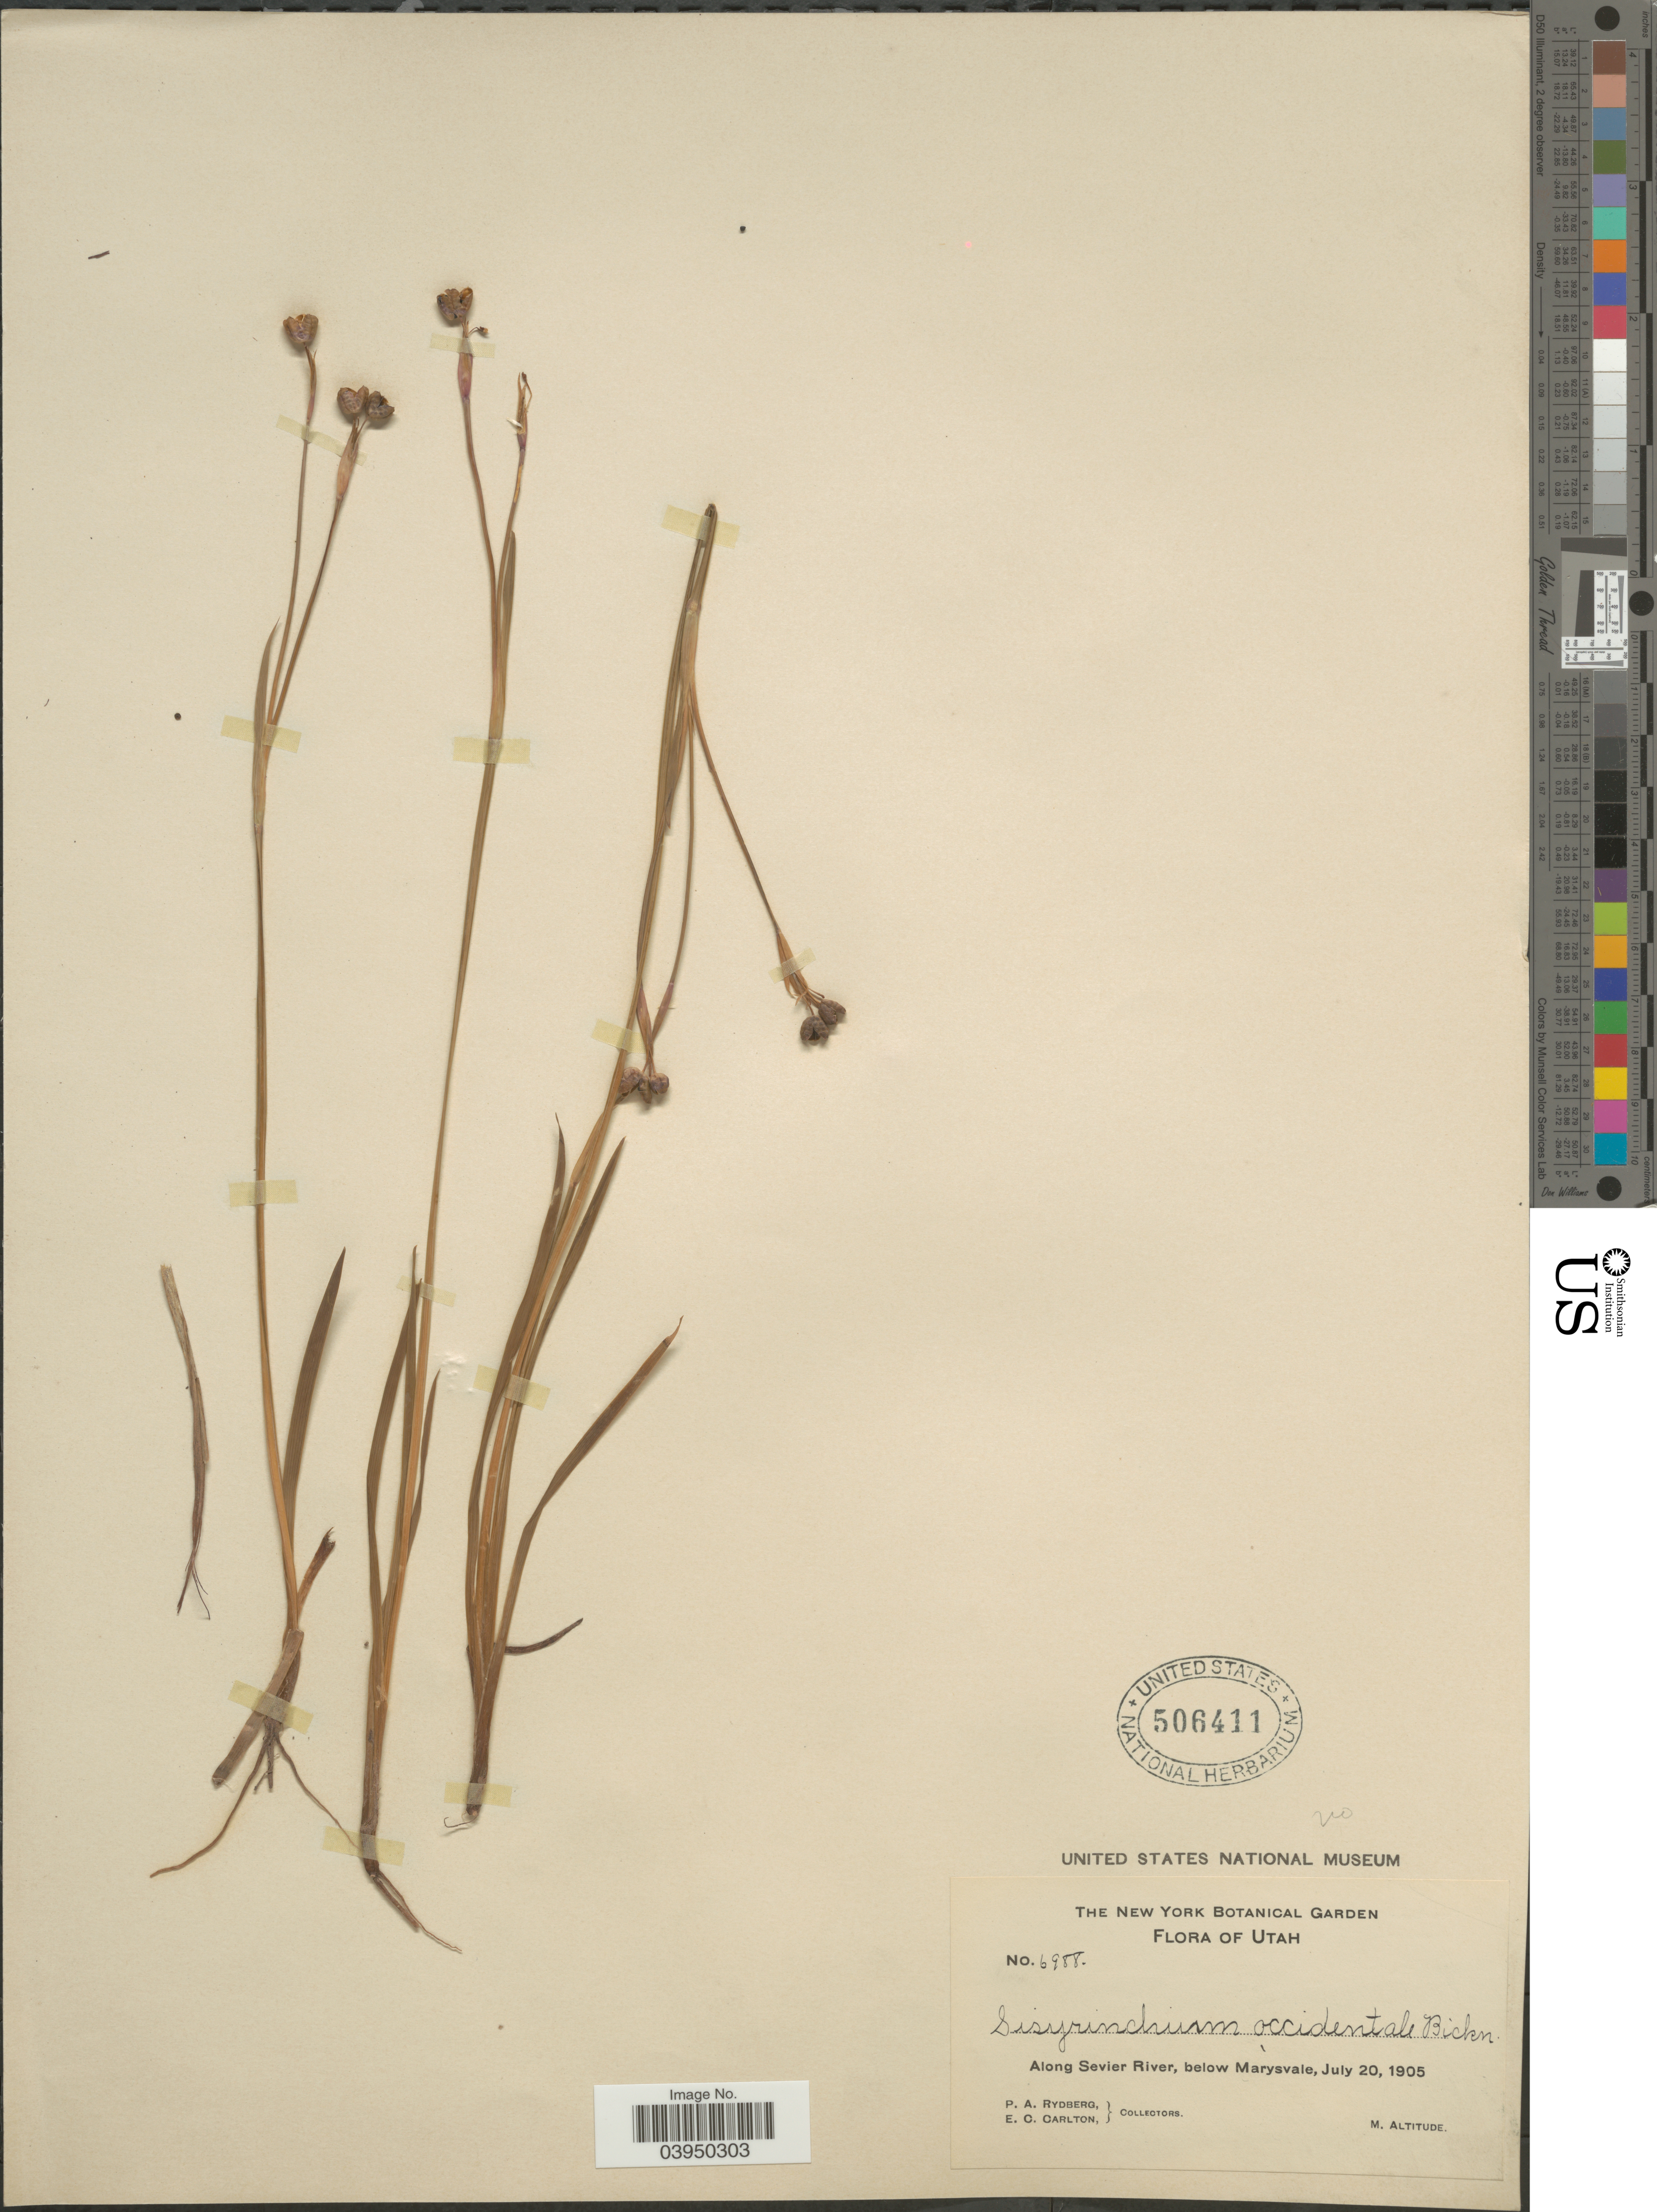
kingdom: Plantae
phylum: Tracheophyta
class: Liliopsida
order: Asparagales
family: Iridaceae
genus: Sisyrinchium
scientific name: Sisyrinchium amethystinum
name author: E.P. Bicknell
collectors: P. A. Rydberg & E. Carlton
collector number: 6988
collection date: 1905-07-20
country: United States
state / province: Utah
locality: Along Sevier River, below Marysvale.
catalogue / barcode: US 506411